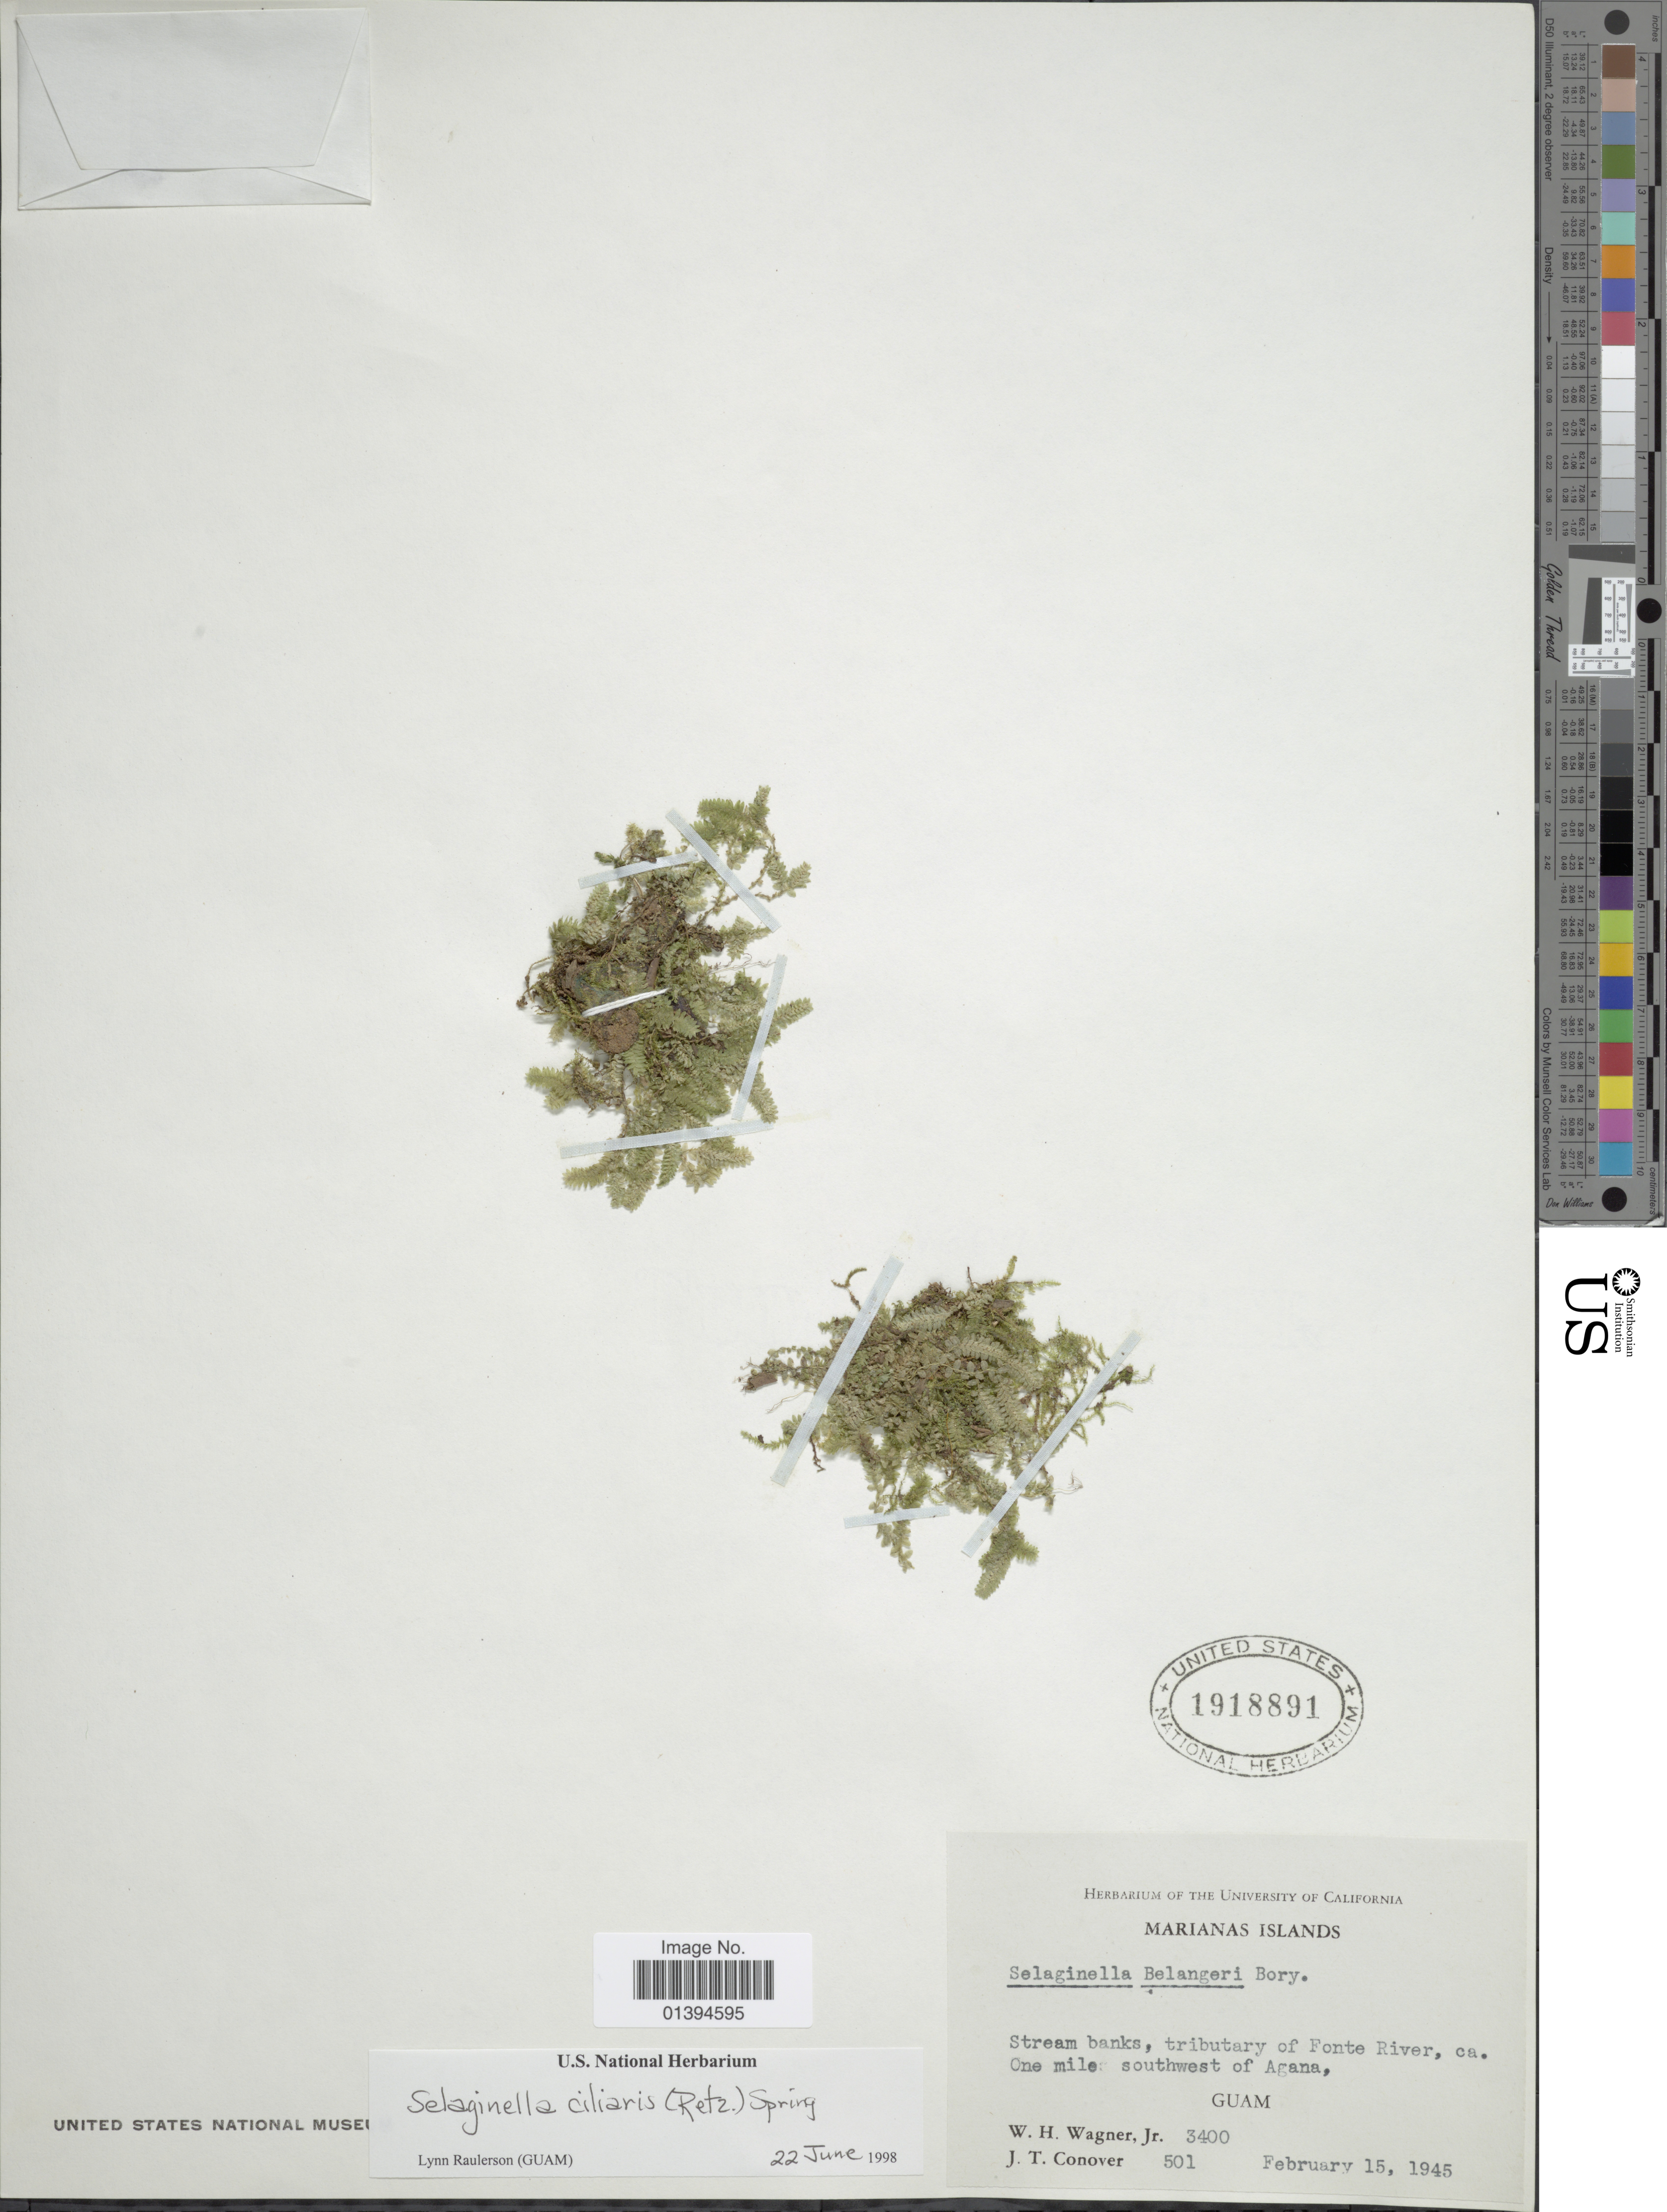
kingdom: Plantae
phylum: Tracheophyta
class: Lycopodiopsida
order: Selaginellales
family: Selaginellaceae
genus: Selaginella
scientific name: Selaginella ciliaris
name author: (Retz.) Spring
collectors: W. H. Wagner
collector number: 3400/501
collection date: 1945-02-15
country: Guam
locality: Marianas Islands, stream banks, tributary of Fonte River, ca one mile southwest of Agana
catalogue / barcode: US 1918891